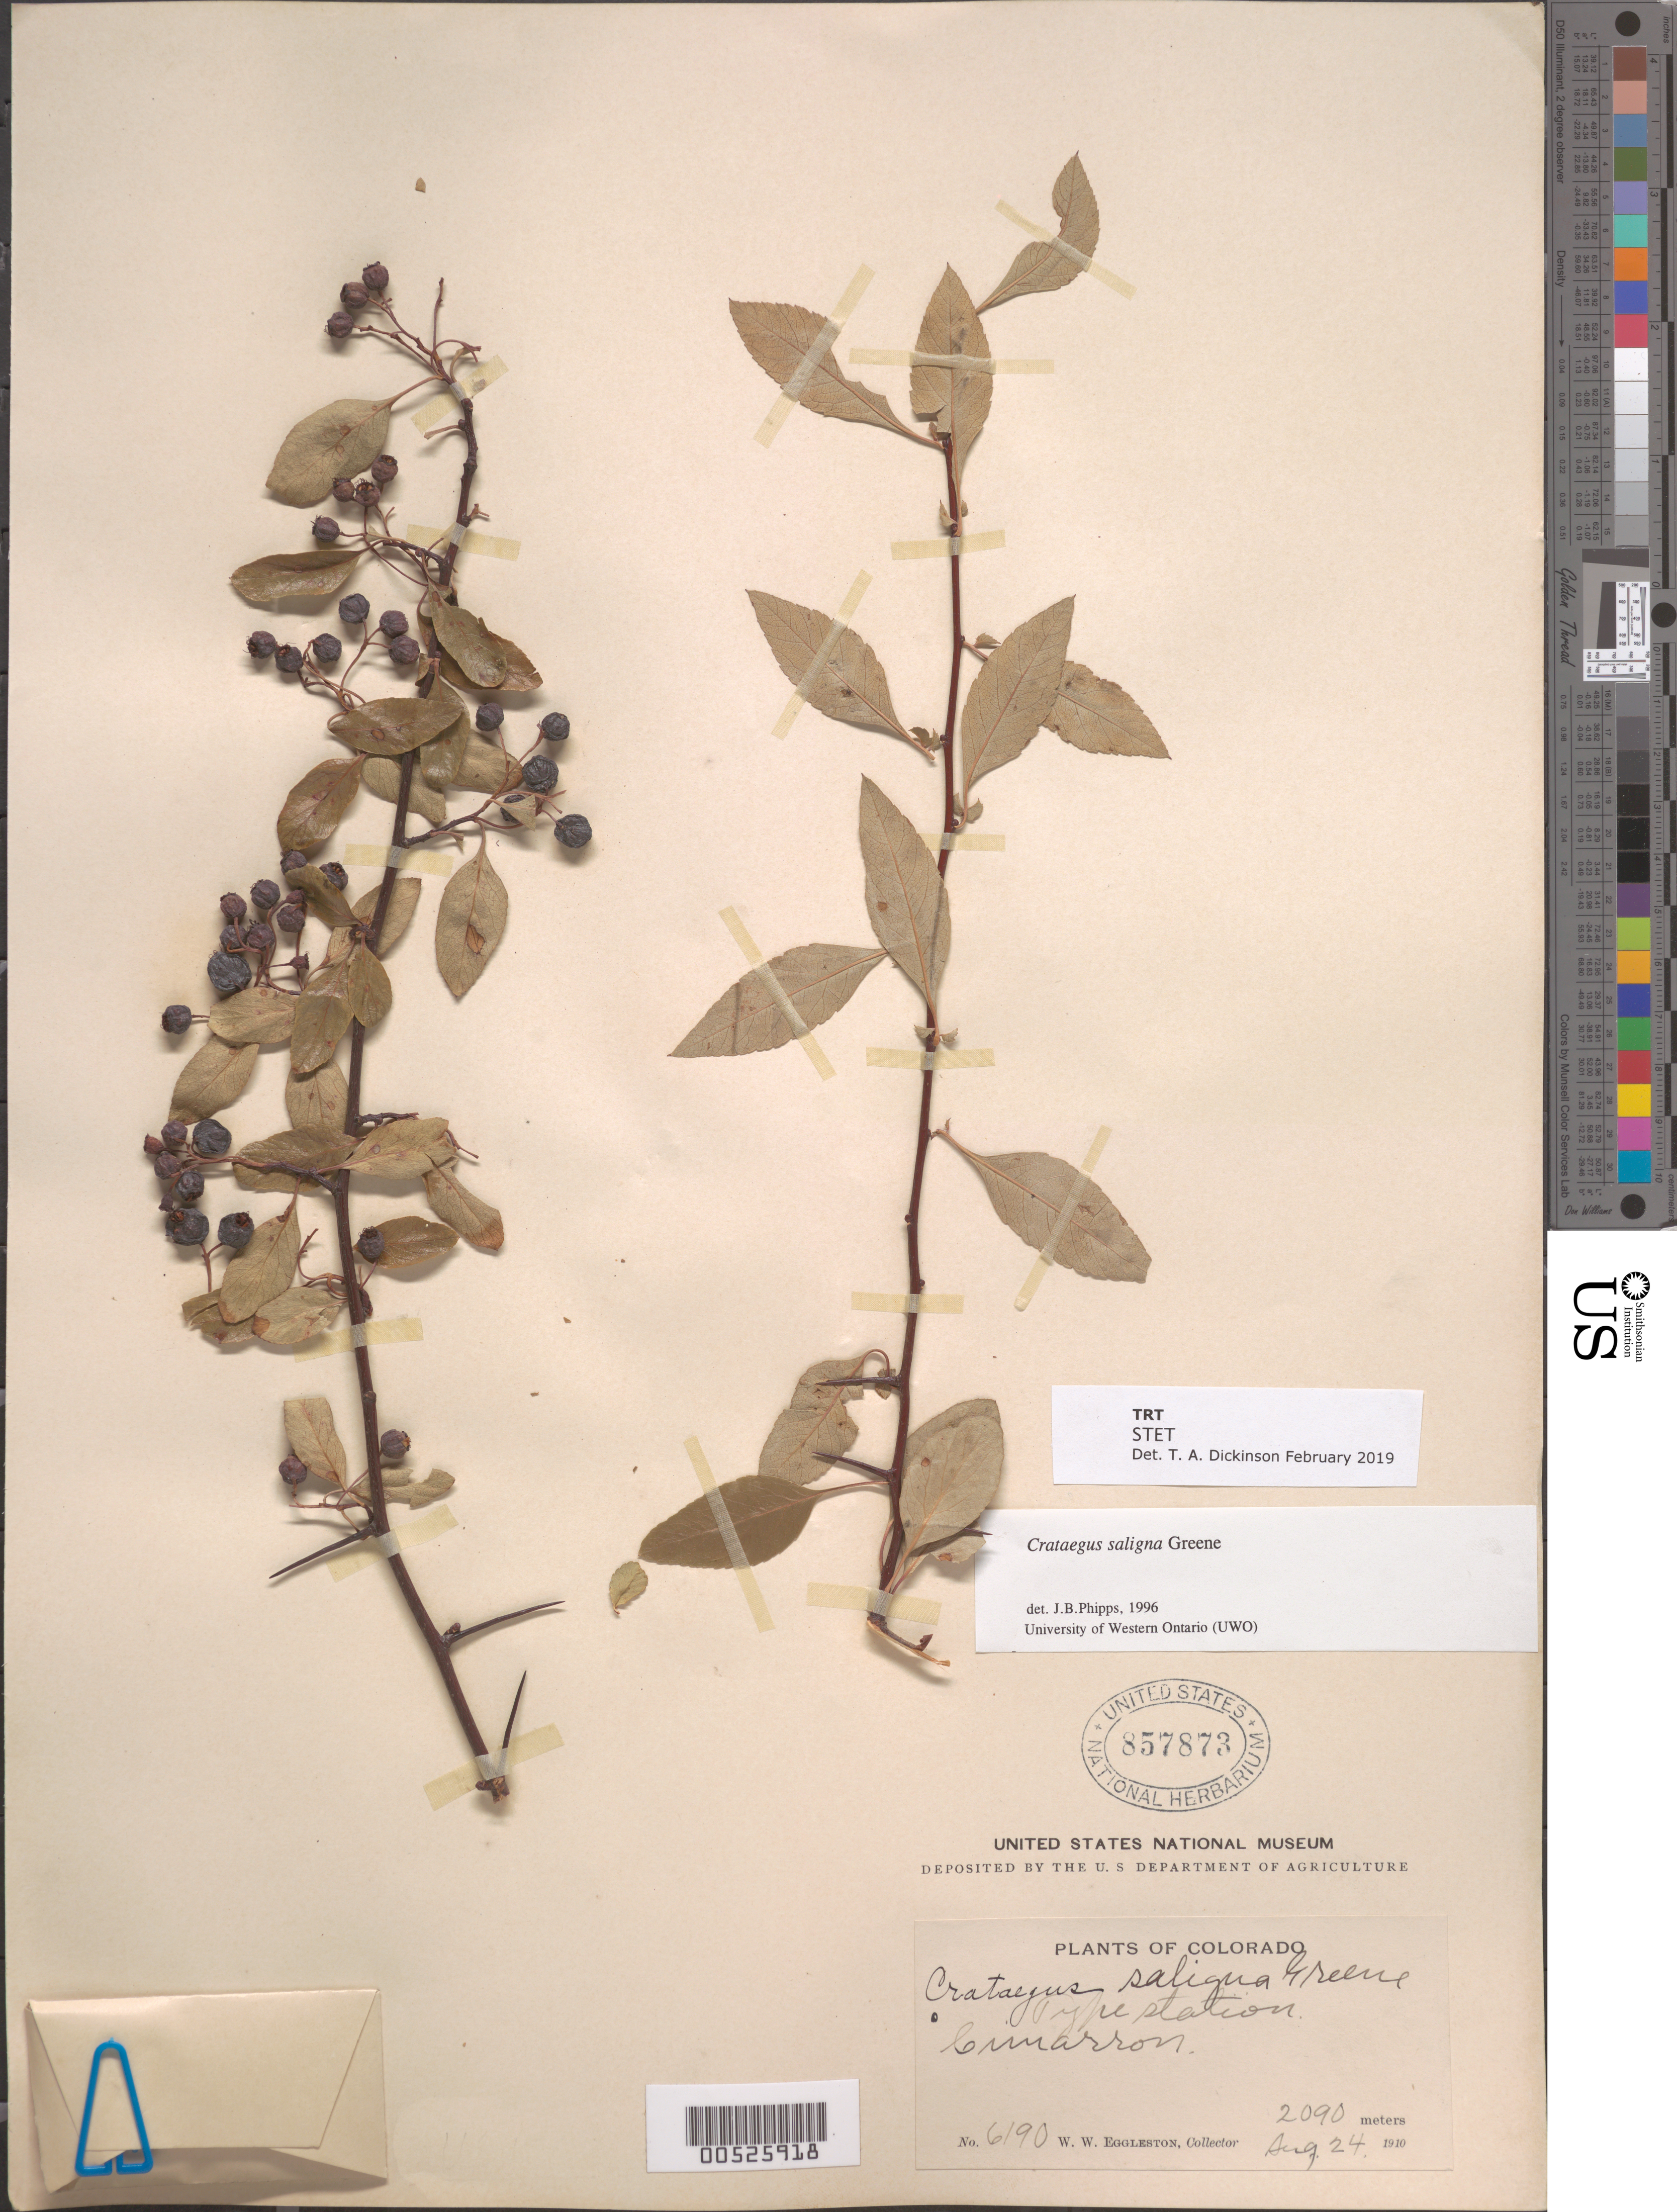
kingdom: Plantae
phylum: Tracheophyta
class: Magnoliopsida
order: Rosales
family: Rosaceae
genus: Crataegus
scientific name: Crataegus saligna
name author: Greene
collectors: W. W. Eggleston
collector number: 6190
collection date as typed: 24 Aug 1910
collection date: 1910-08-24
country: United States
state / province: Colorado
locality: Cimarron, Type station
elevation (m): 2090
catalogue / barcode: US 857873